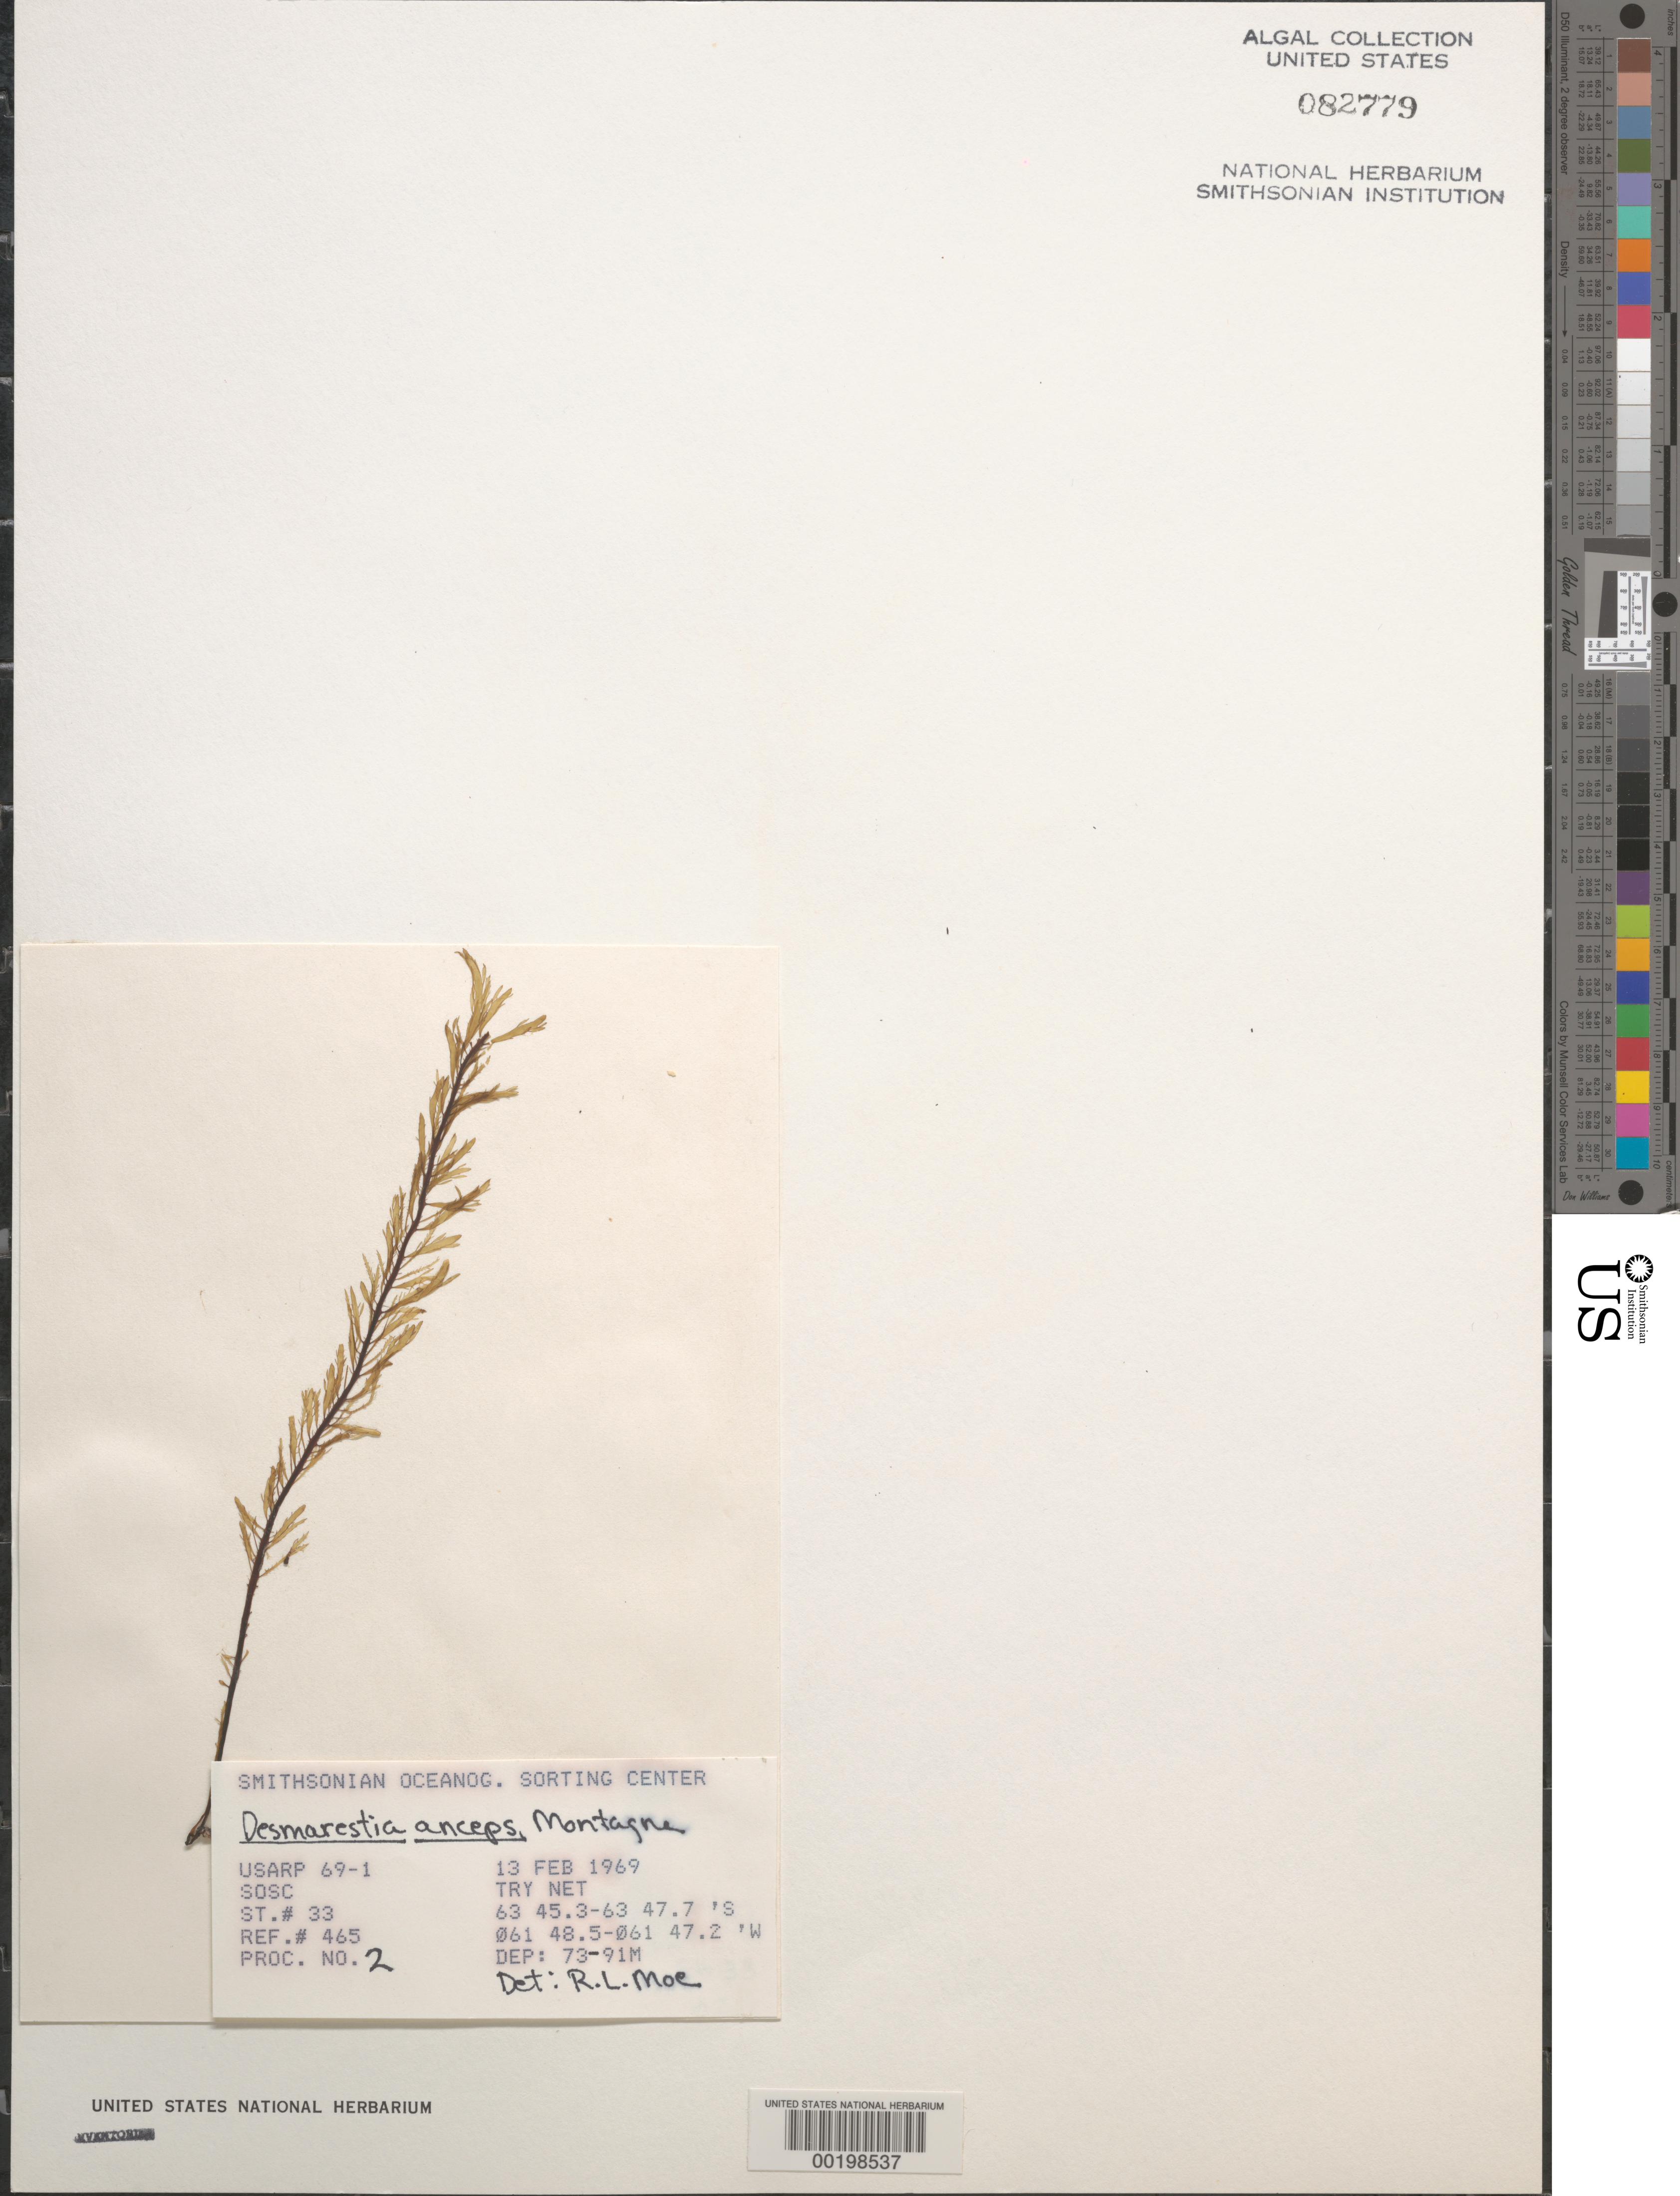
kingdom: Chromista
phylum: Ochrophyta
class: Phaeophyceae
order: Desmarestiales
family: Desmarestiaceae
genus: Desmarestia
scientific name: Desmarestia anceps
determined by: Moe, R. L.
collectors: SOSC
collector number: Station 33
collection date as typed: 13 Feb 1969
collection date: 1969-02-13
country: Antarctica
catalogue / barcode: US 82779